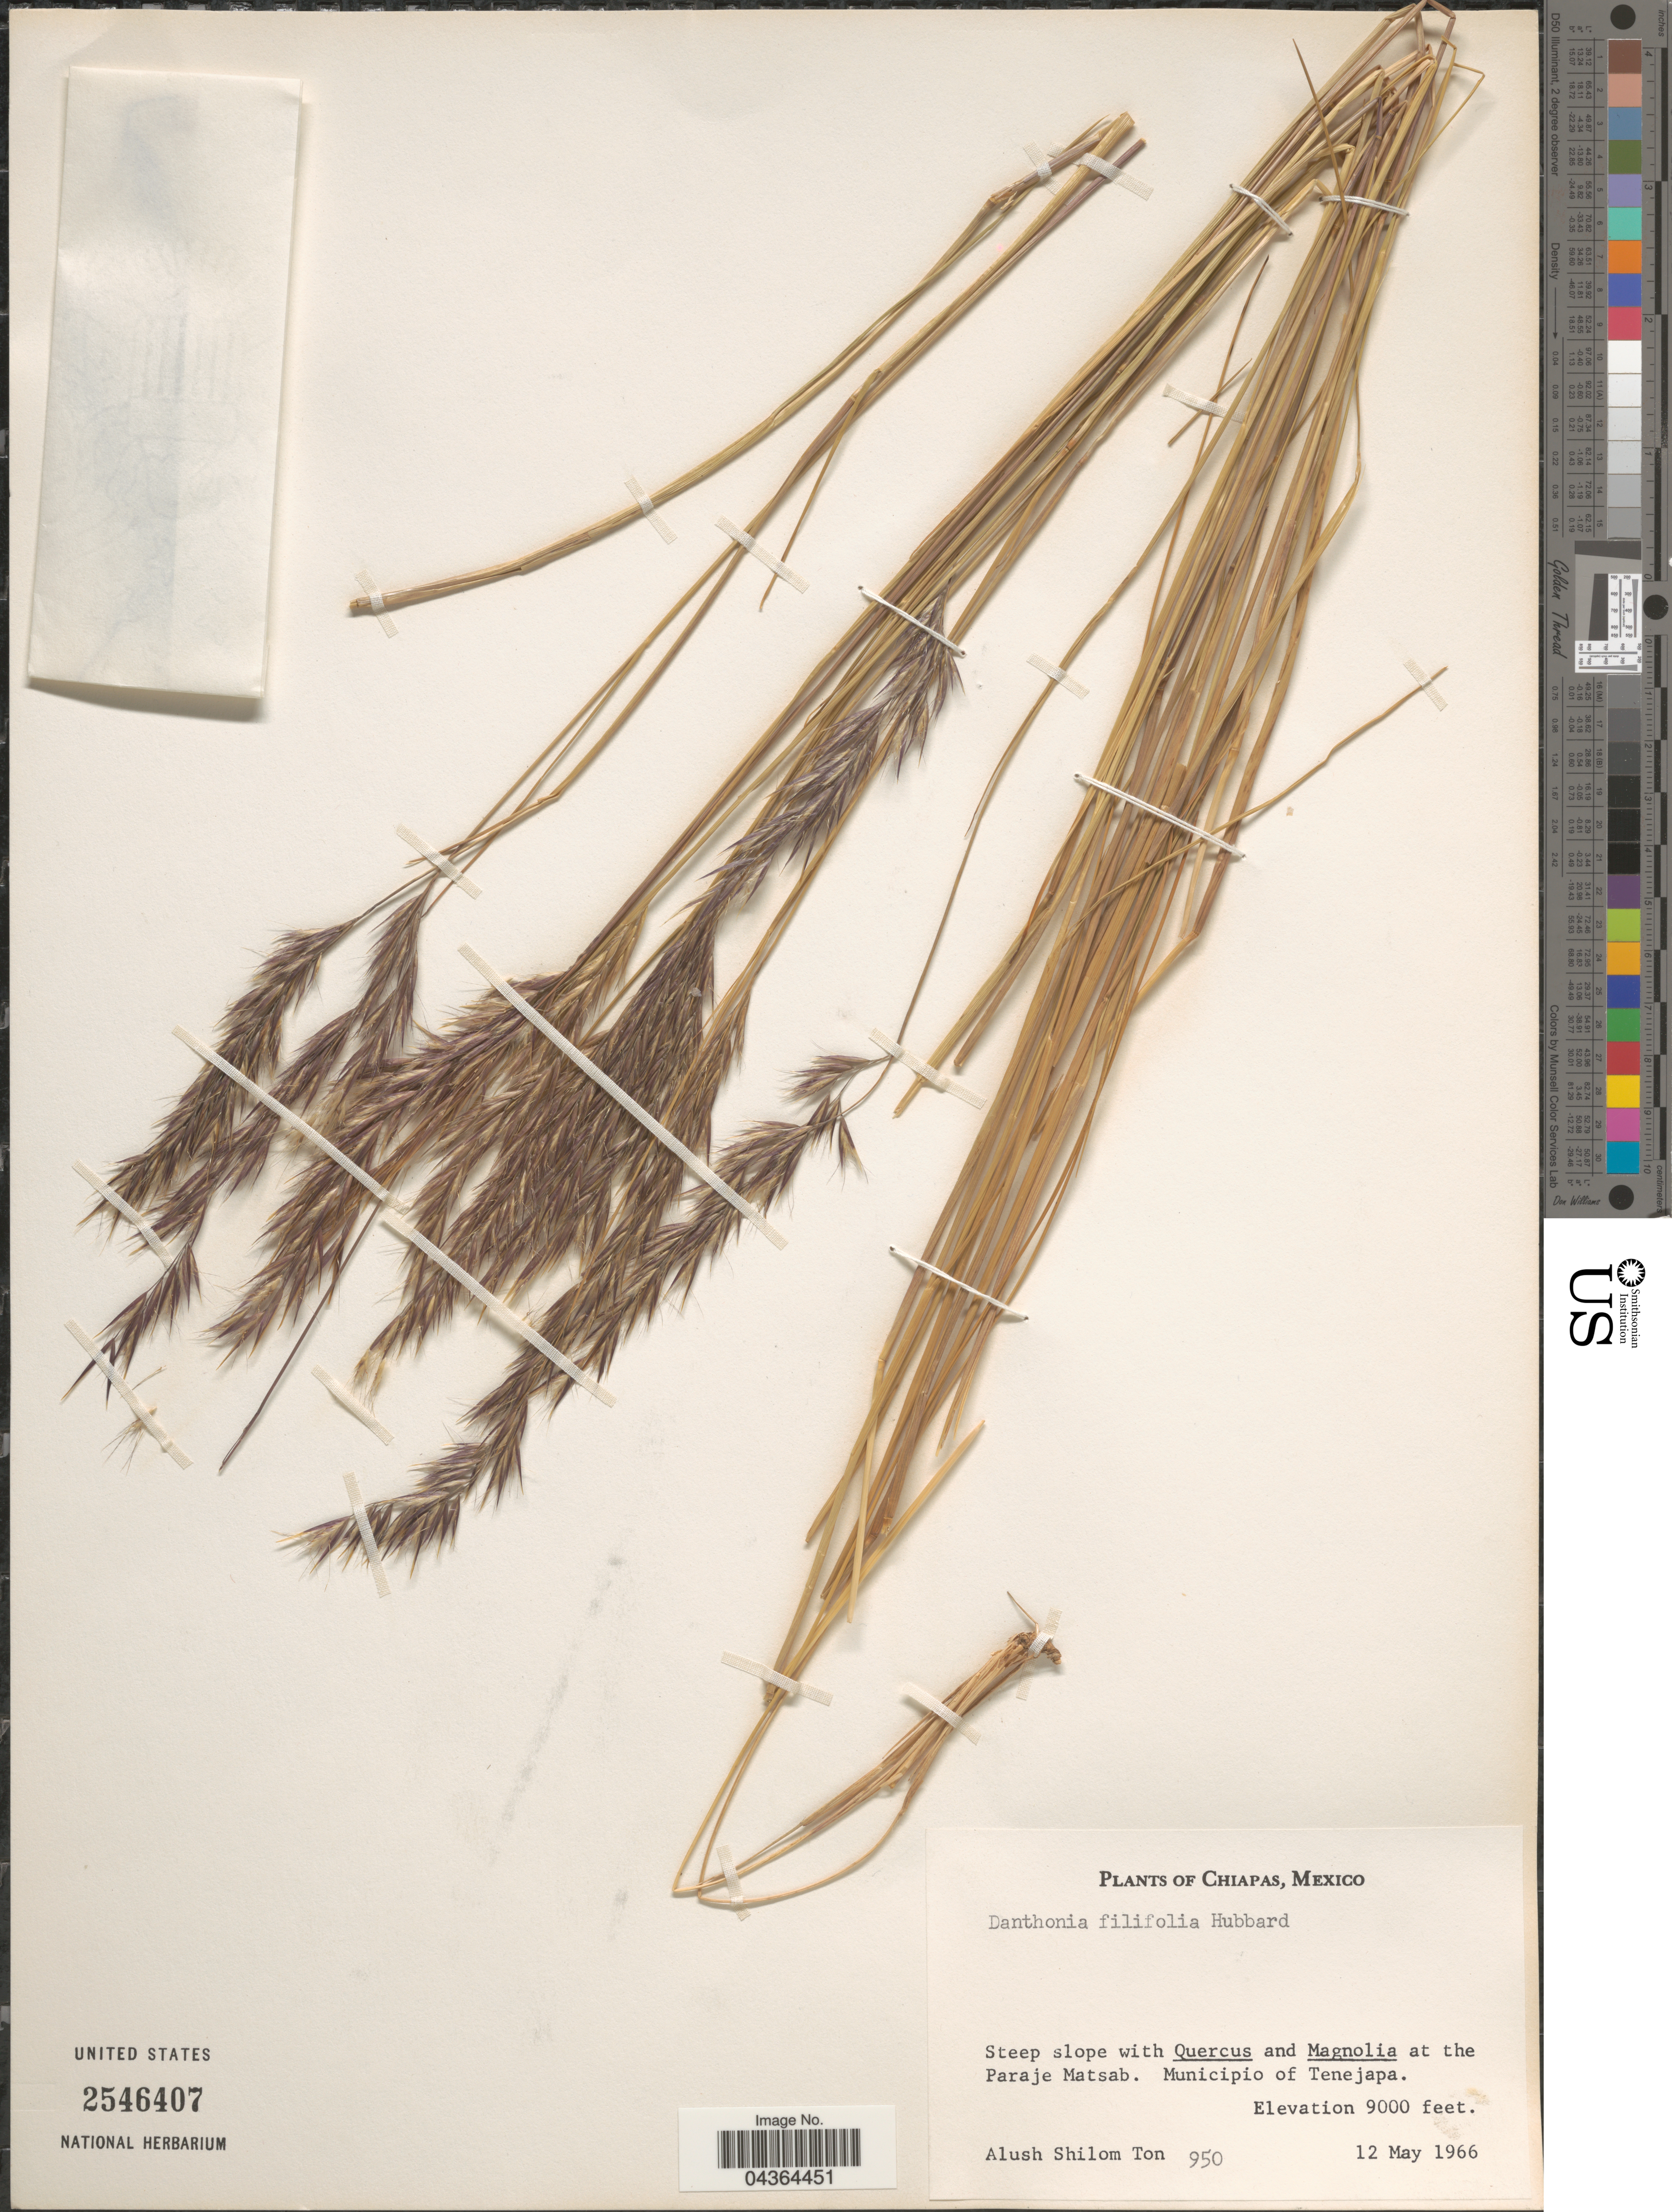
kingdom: Plantae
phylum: Tracheophyta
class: Liliopsida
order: Poales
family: Poaceae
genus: Danthonia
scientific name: Danthonia secundiflora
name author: J. Presl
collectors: A. M. Ton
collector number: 950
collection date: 1966-05-12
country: Mexico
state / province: Chiapas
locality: At the Paraje Matsab. Municipio of Tenejapa.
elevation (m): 2743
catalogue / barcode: US 2546407